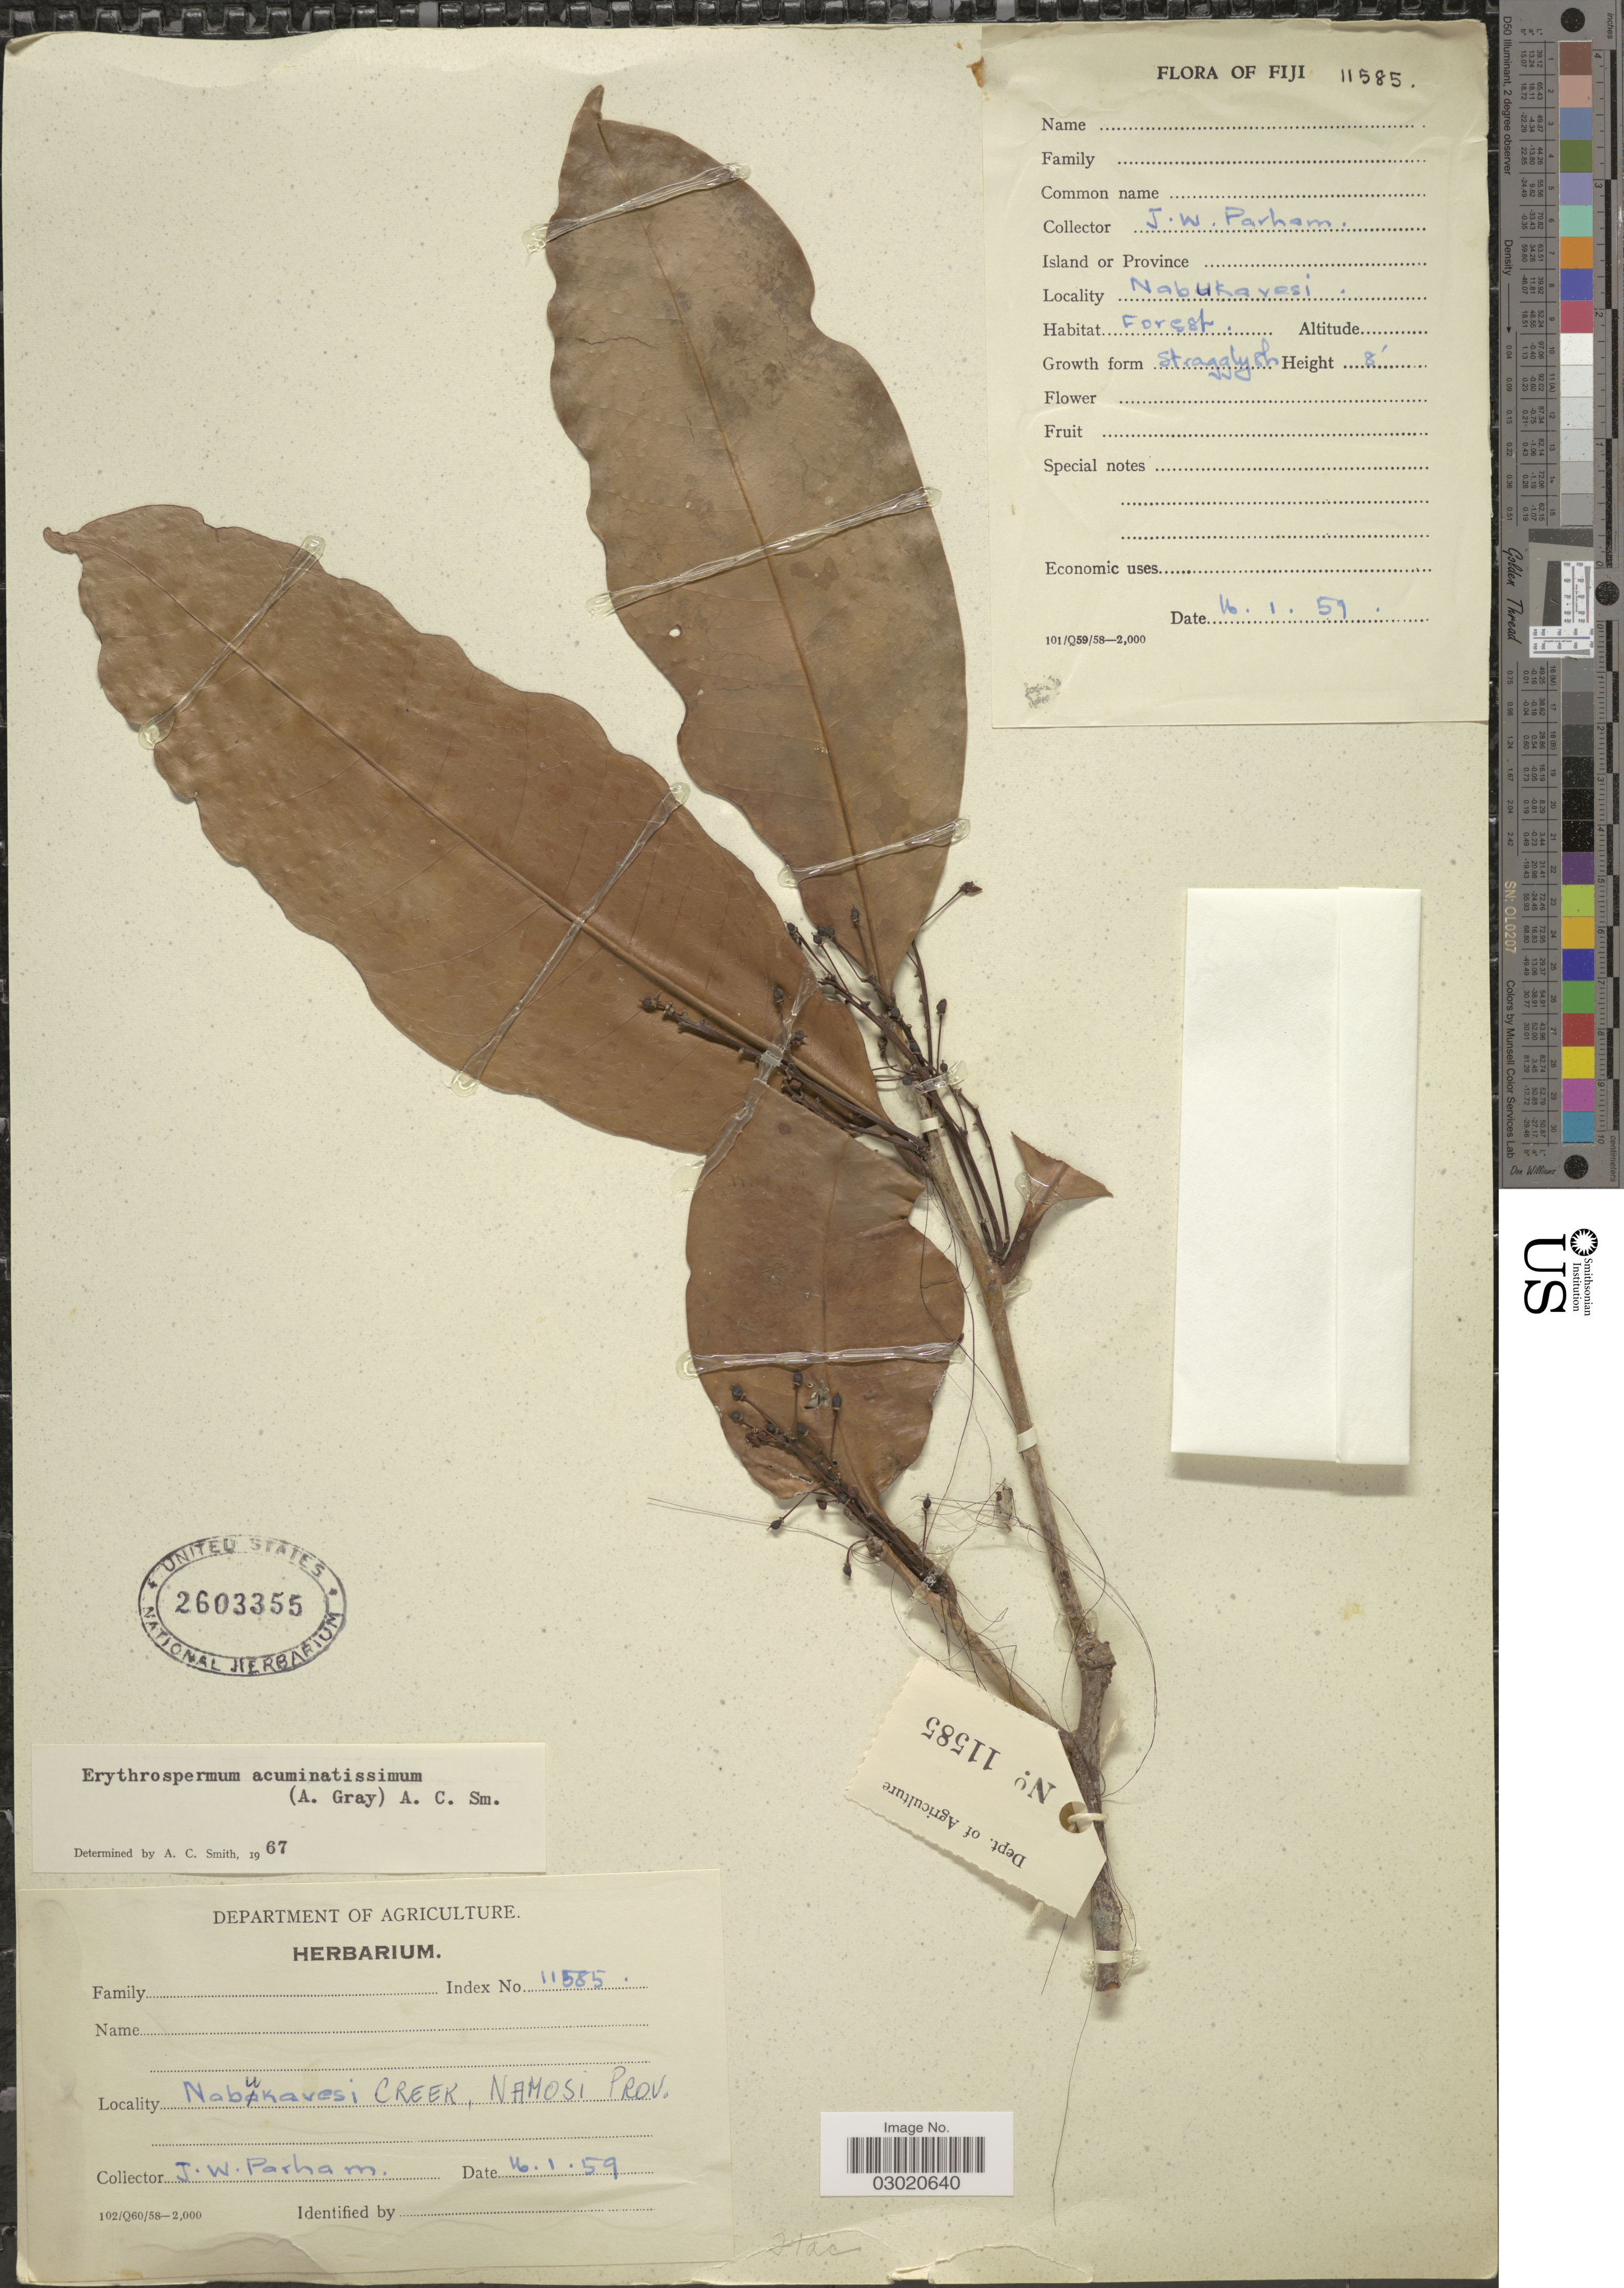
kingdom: Plantae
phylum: Tracheophyta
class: Magnoliopsida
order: Malpighiales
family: Achariaceae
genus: Erythrospermum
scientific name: Erythrospermum acuminatissimum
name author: (A. Gray) A.C. Sm.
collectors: J. Parham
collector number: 11585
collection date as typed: Transcribed d/m/y: 16/1/59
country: Fiji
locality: Nabukavesi Creek, Namosi Prov.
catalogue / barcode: US 2603355